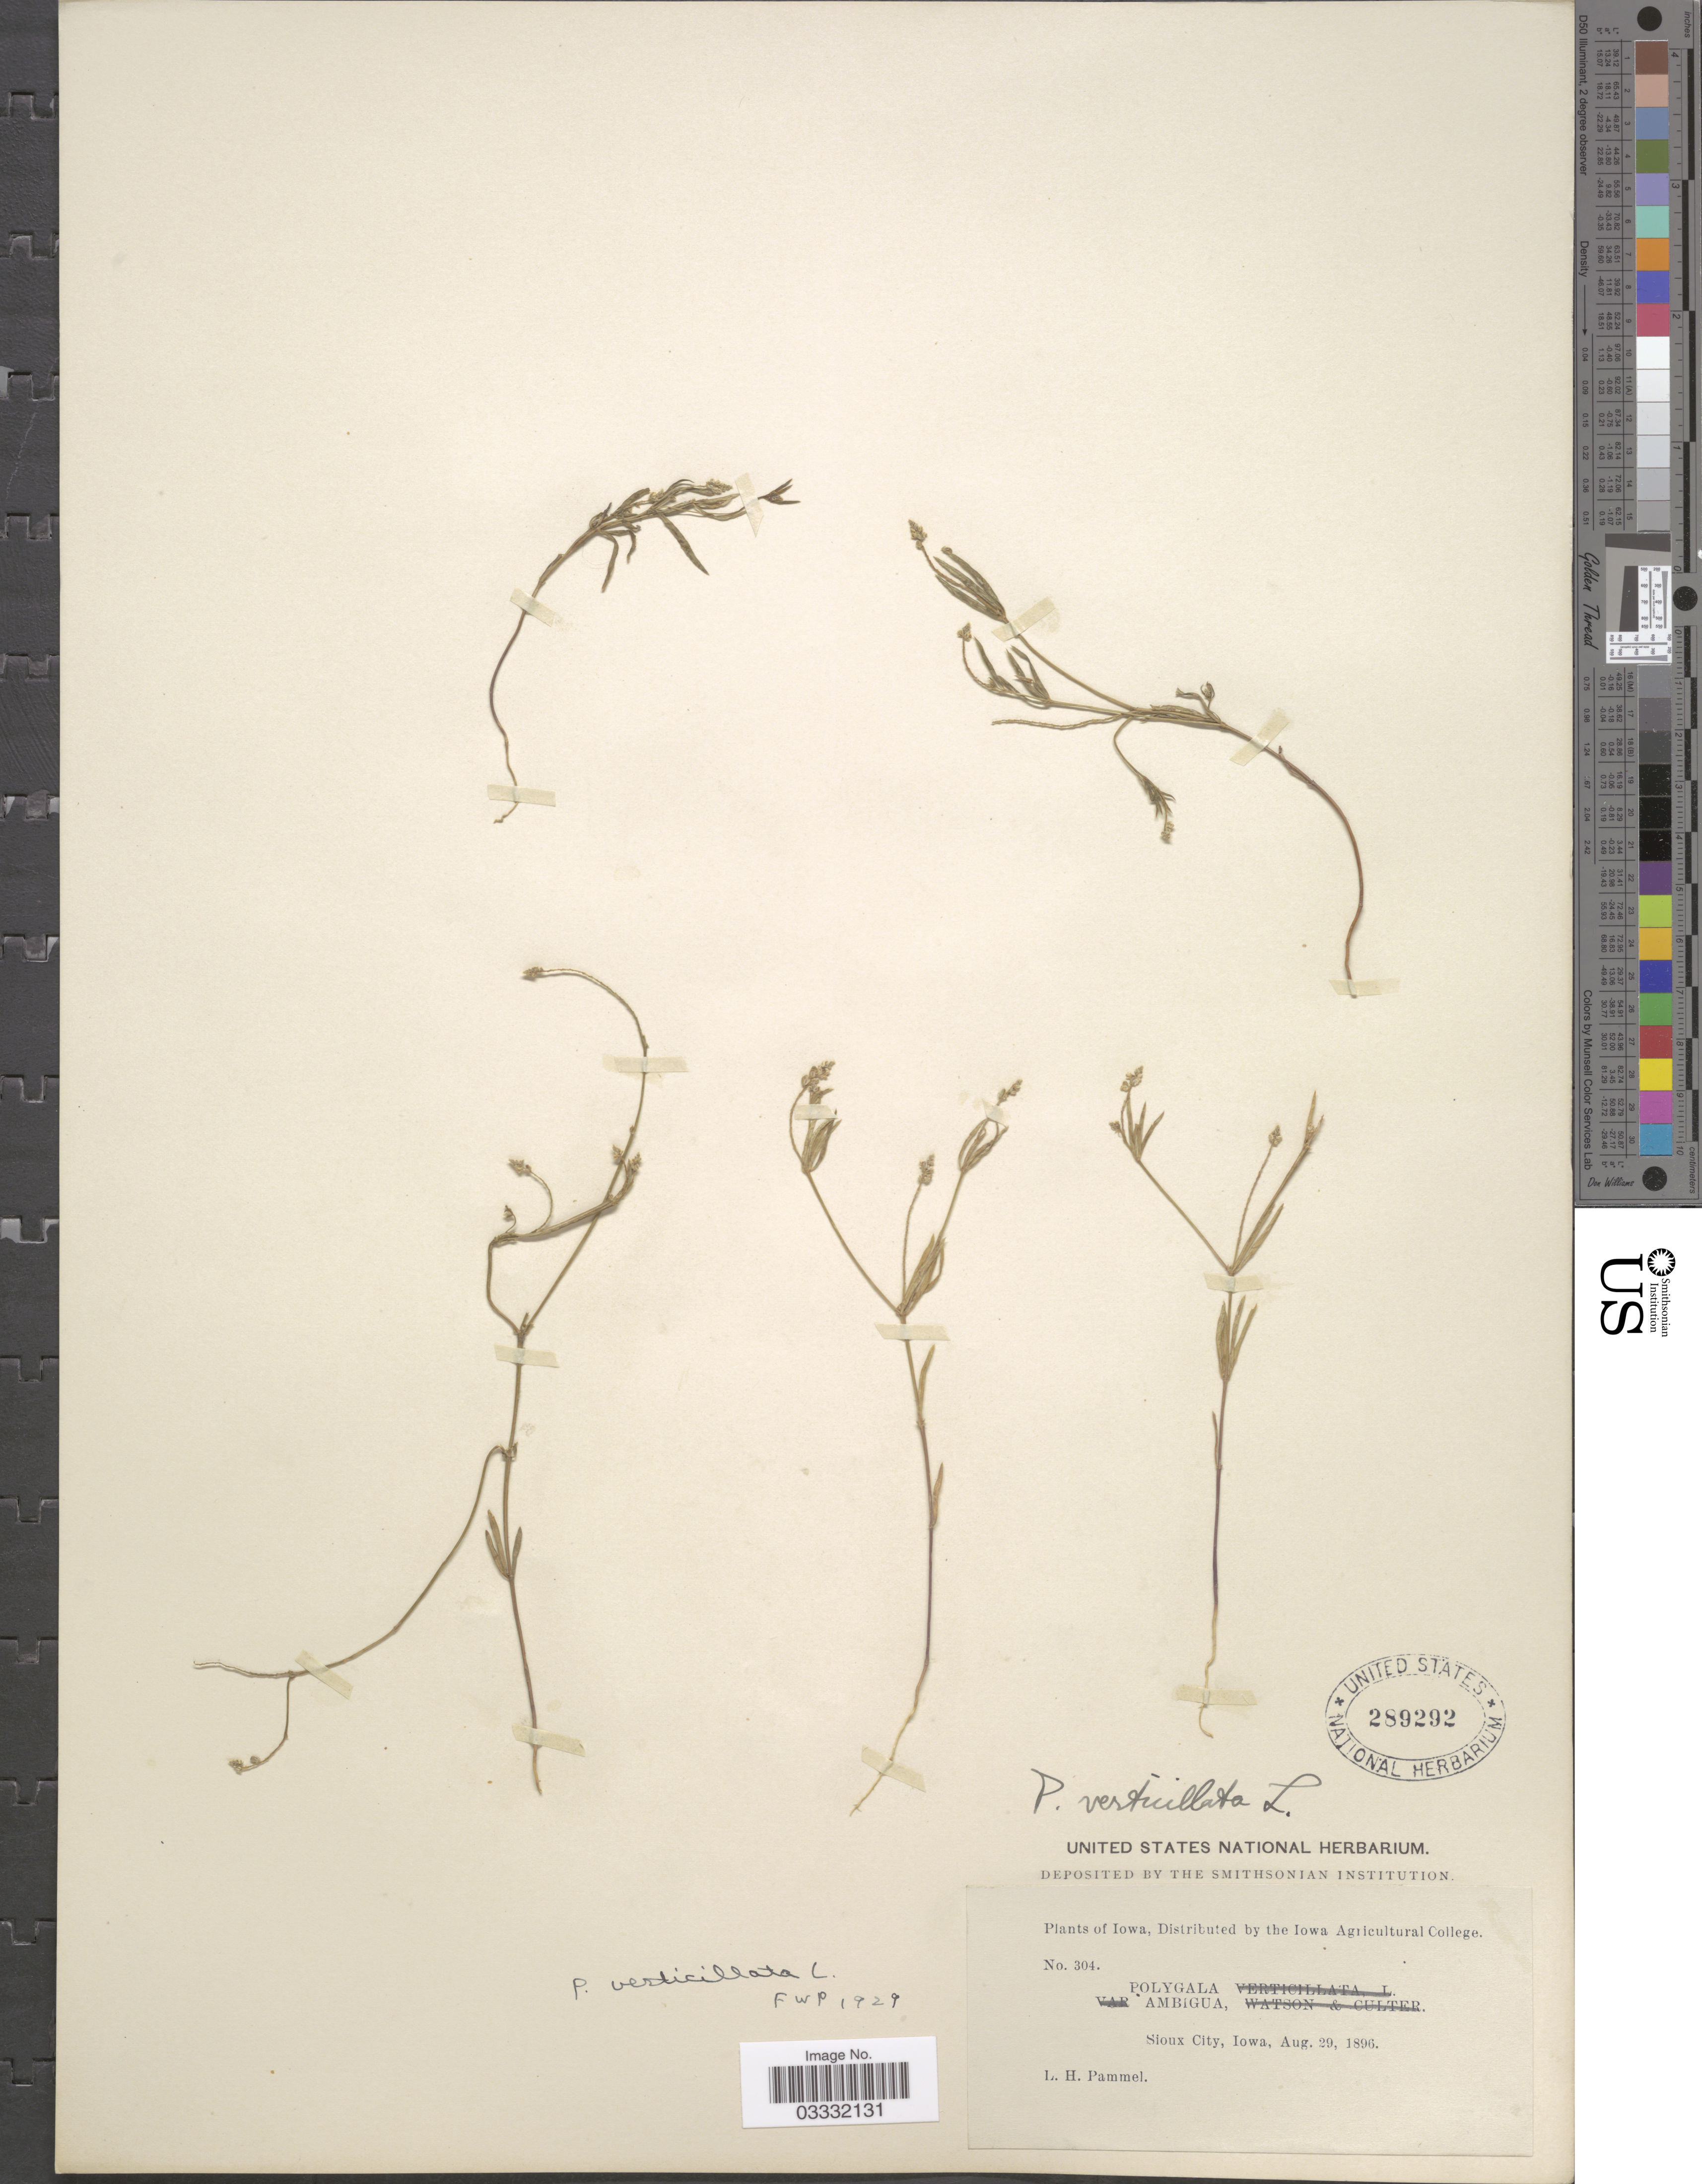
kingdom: Plantae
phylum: Tracheophyta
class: Magnoliopsida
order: Fabales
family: Polygalaceae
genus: Polygala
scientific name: Polygala verticillata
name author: L.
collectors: L. Pammel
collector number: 304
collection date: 1896-08-29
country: United States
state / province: Iowa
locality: Sioux City.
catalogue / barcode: US 289292